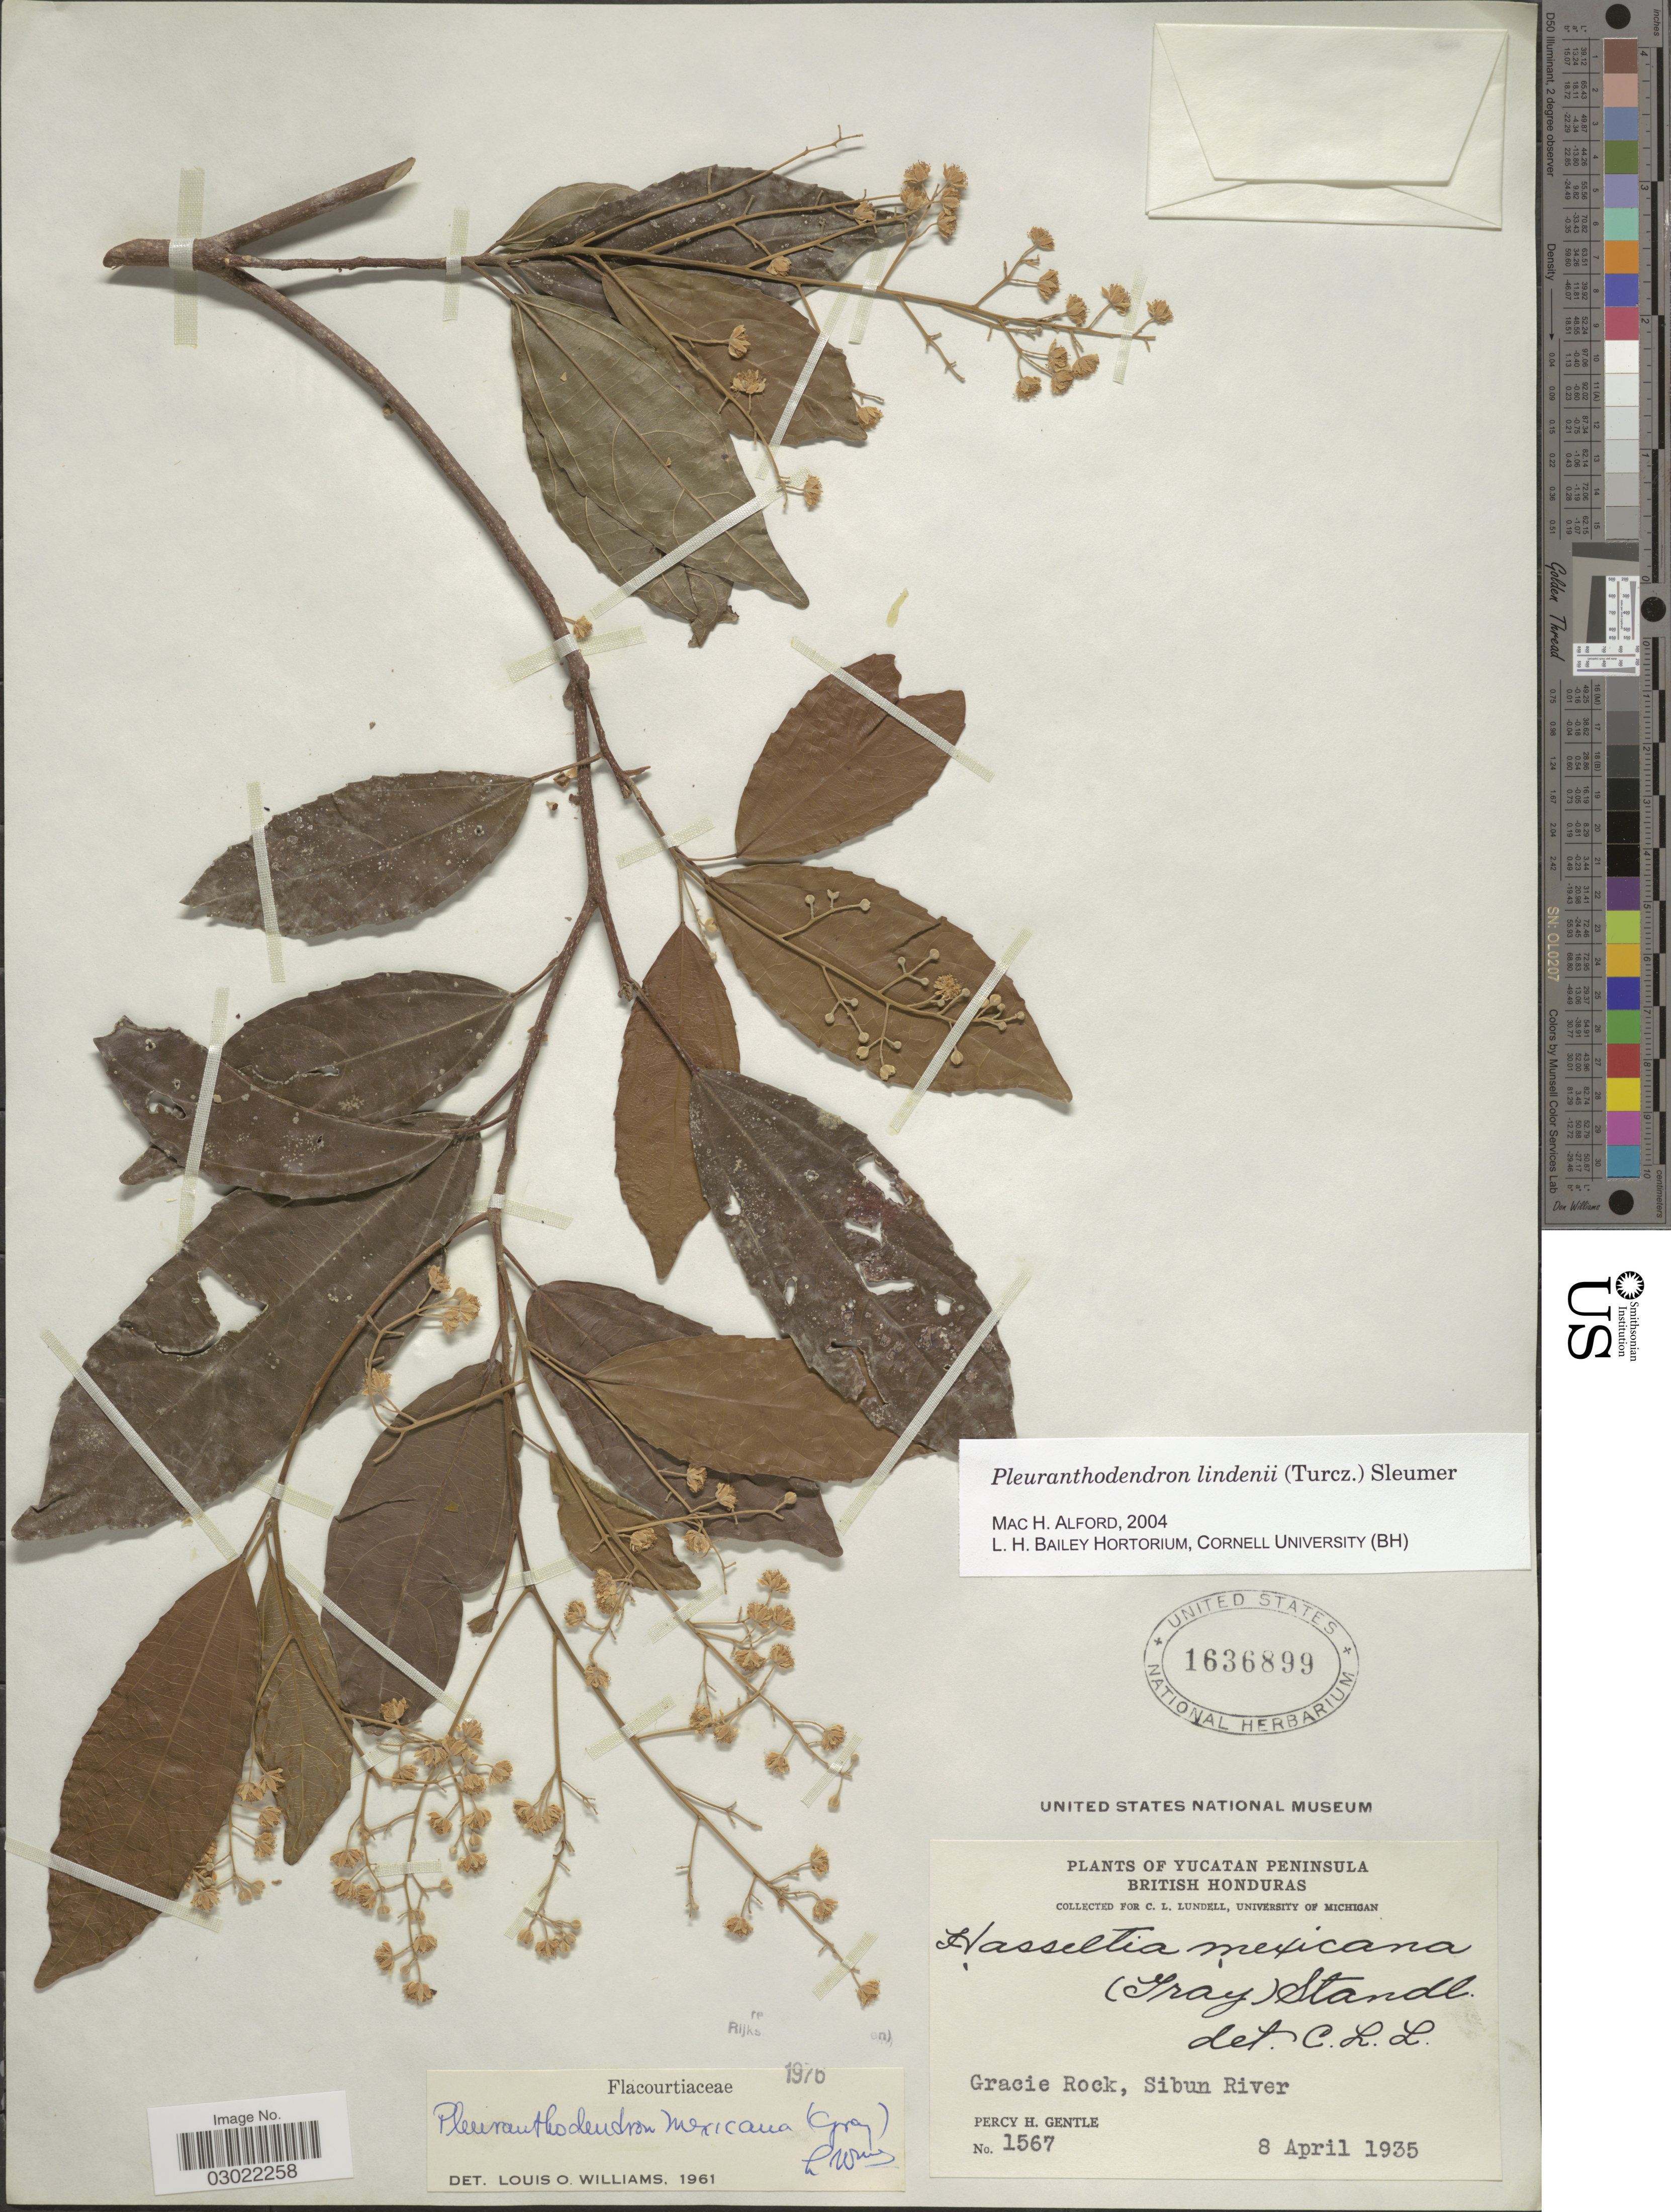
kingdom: Plantae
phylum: Tracheophyta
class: Magnoliopsida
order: Malpighiales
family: Salicaceae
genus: Pleuranthodendron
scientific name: Pleuranthodendron lindenii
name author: (Turcz.) Sleumer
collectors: P. H. Gentle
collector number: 1567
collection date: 1935-04-08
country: Belize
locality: Yucatan Peninsula. British Honduras. Gracie Rock, Sibun River.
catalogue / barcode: US 1636899